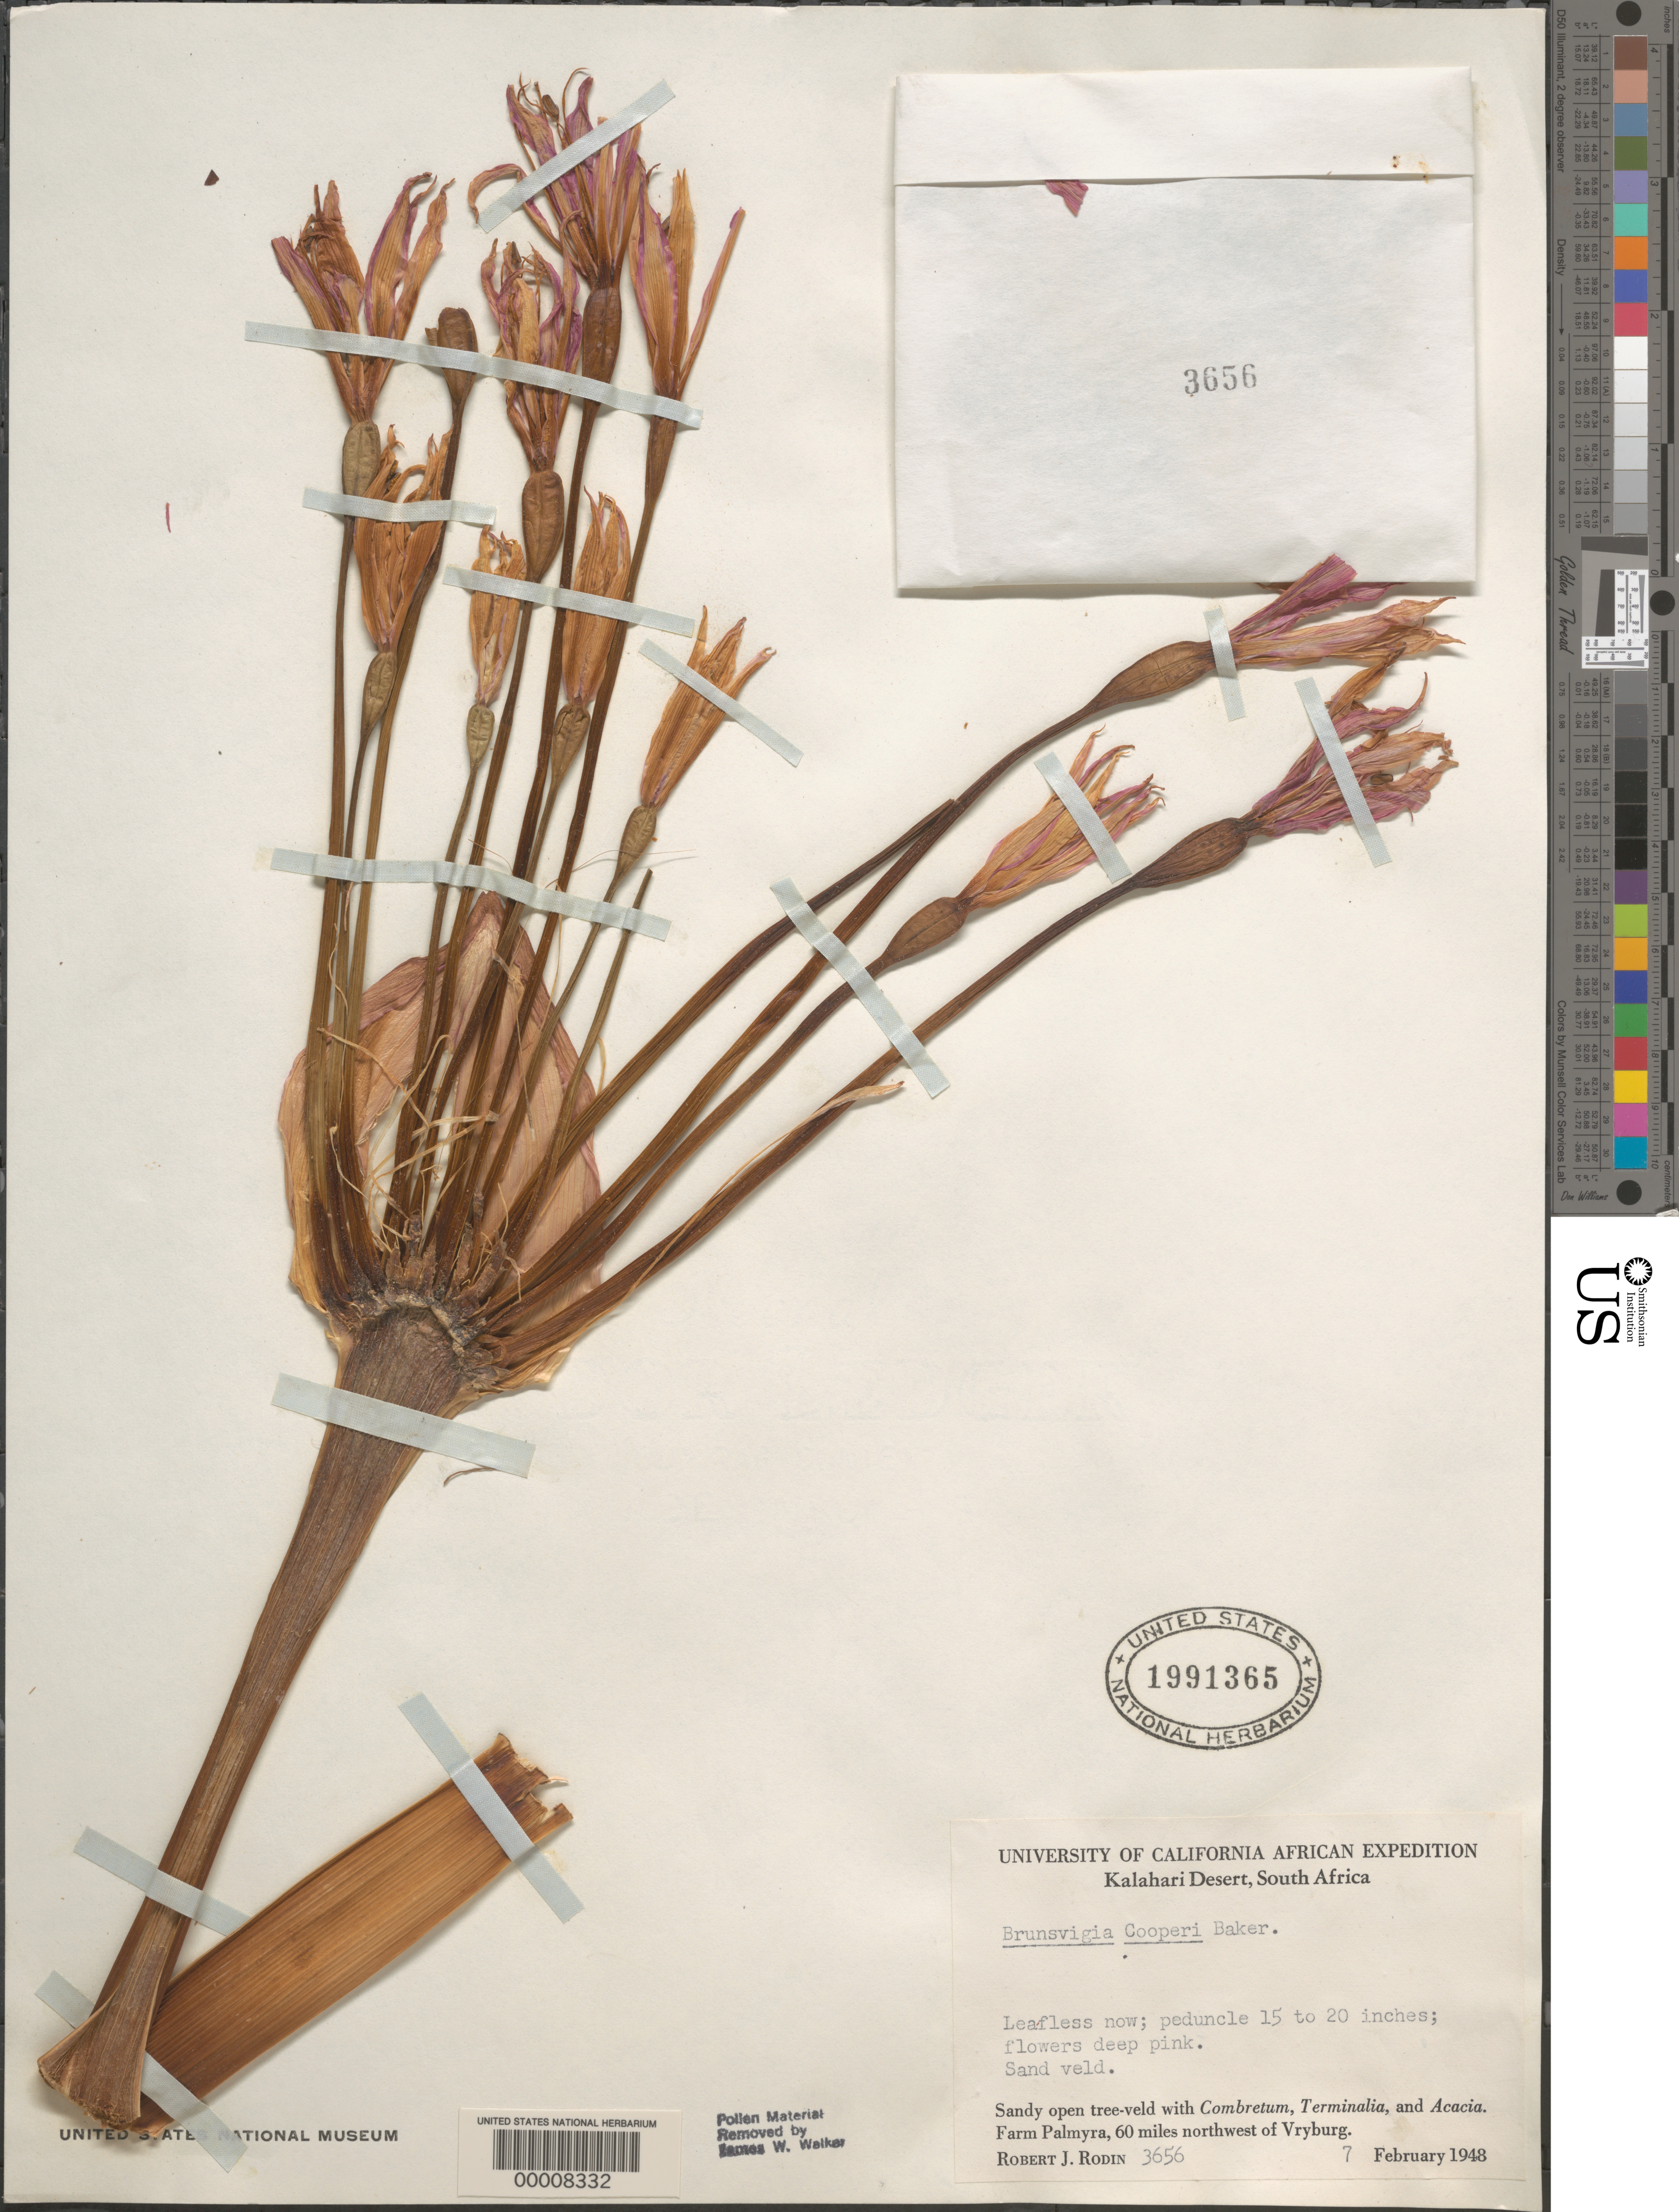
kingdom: Plantae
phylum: Tracheophyta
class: Liliopsida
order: Asparagales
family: Amaryllidaceae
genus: Brunsvigia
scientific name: Brunsvigia cooperi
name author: Baker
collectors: R. J. Rodin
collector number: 3656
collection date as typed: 07 Feb 1948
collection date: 1948-02-07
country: South Africa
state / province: Northern Cape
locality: Farm palmyra, 60 mi. nw of vryburg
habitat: Sandy open tree-veld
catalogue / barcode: US 1991365